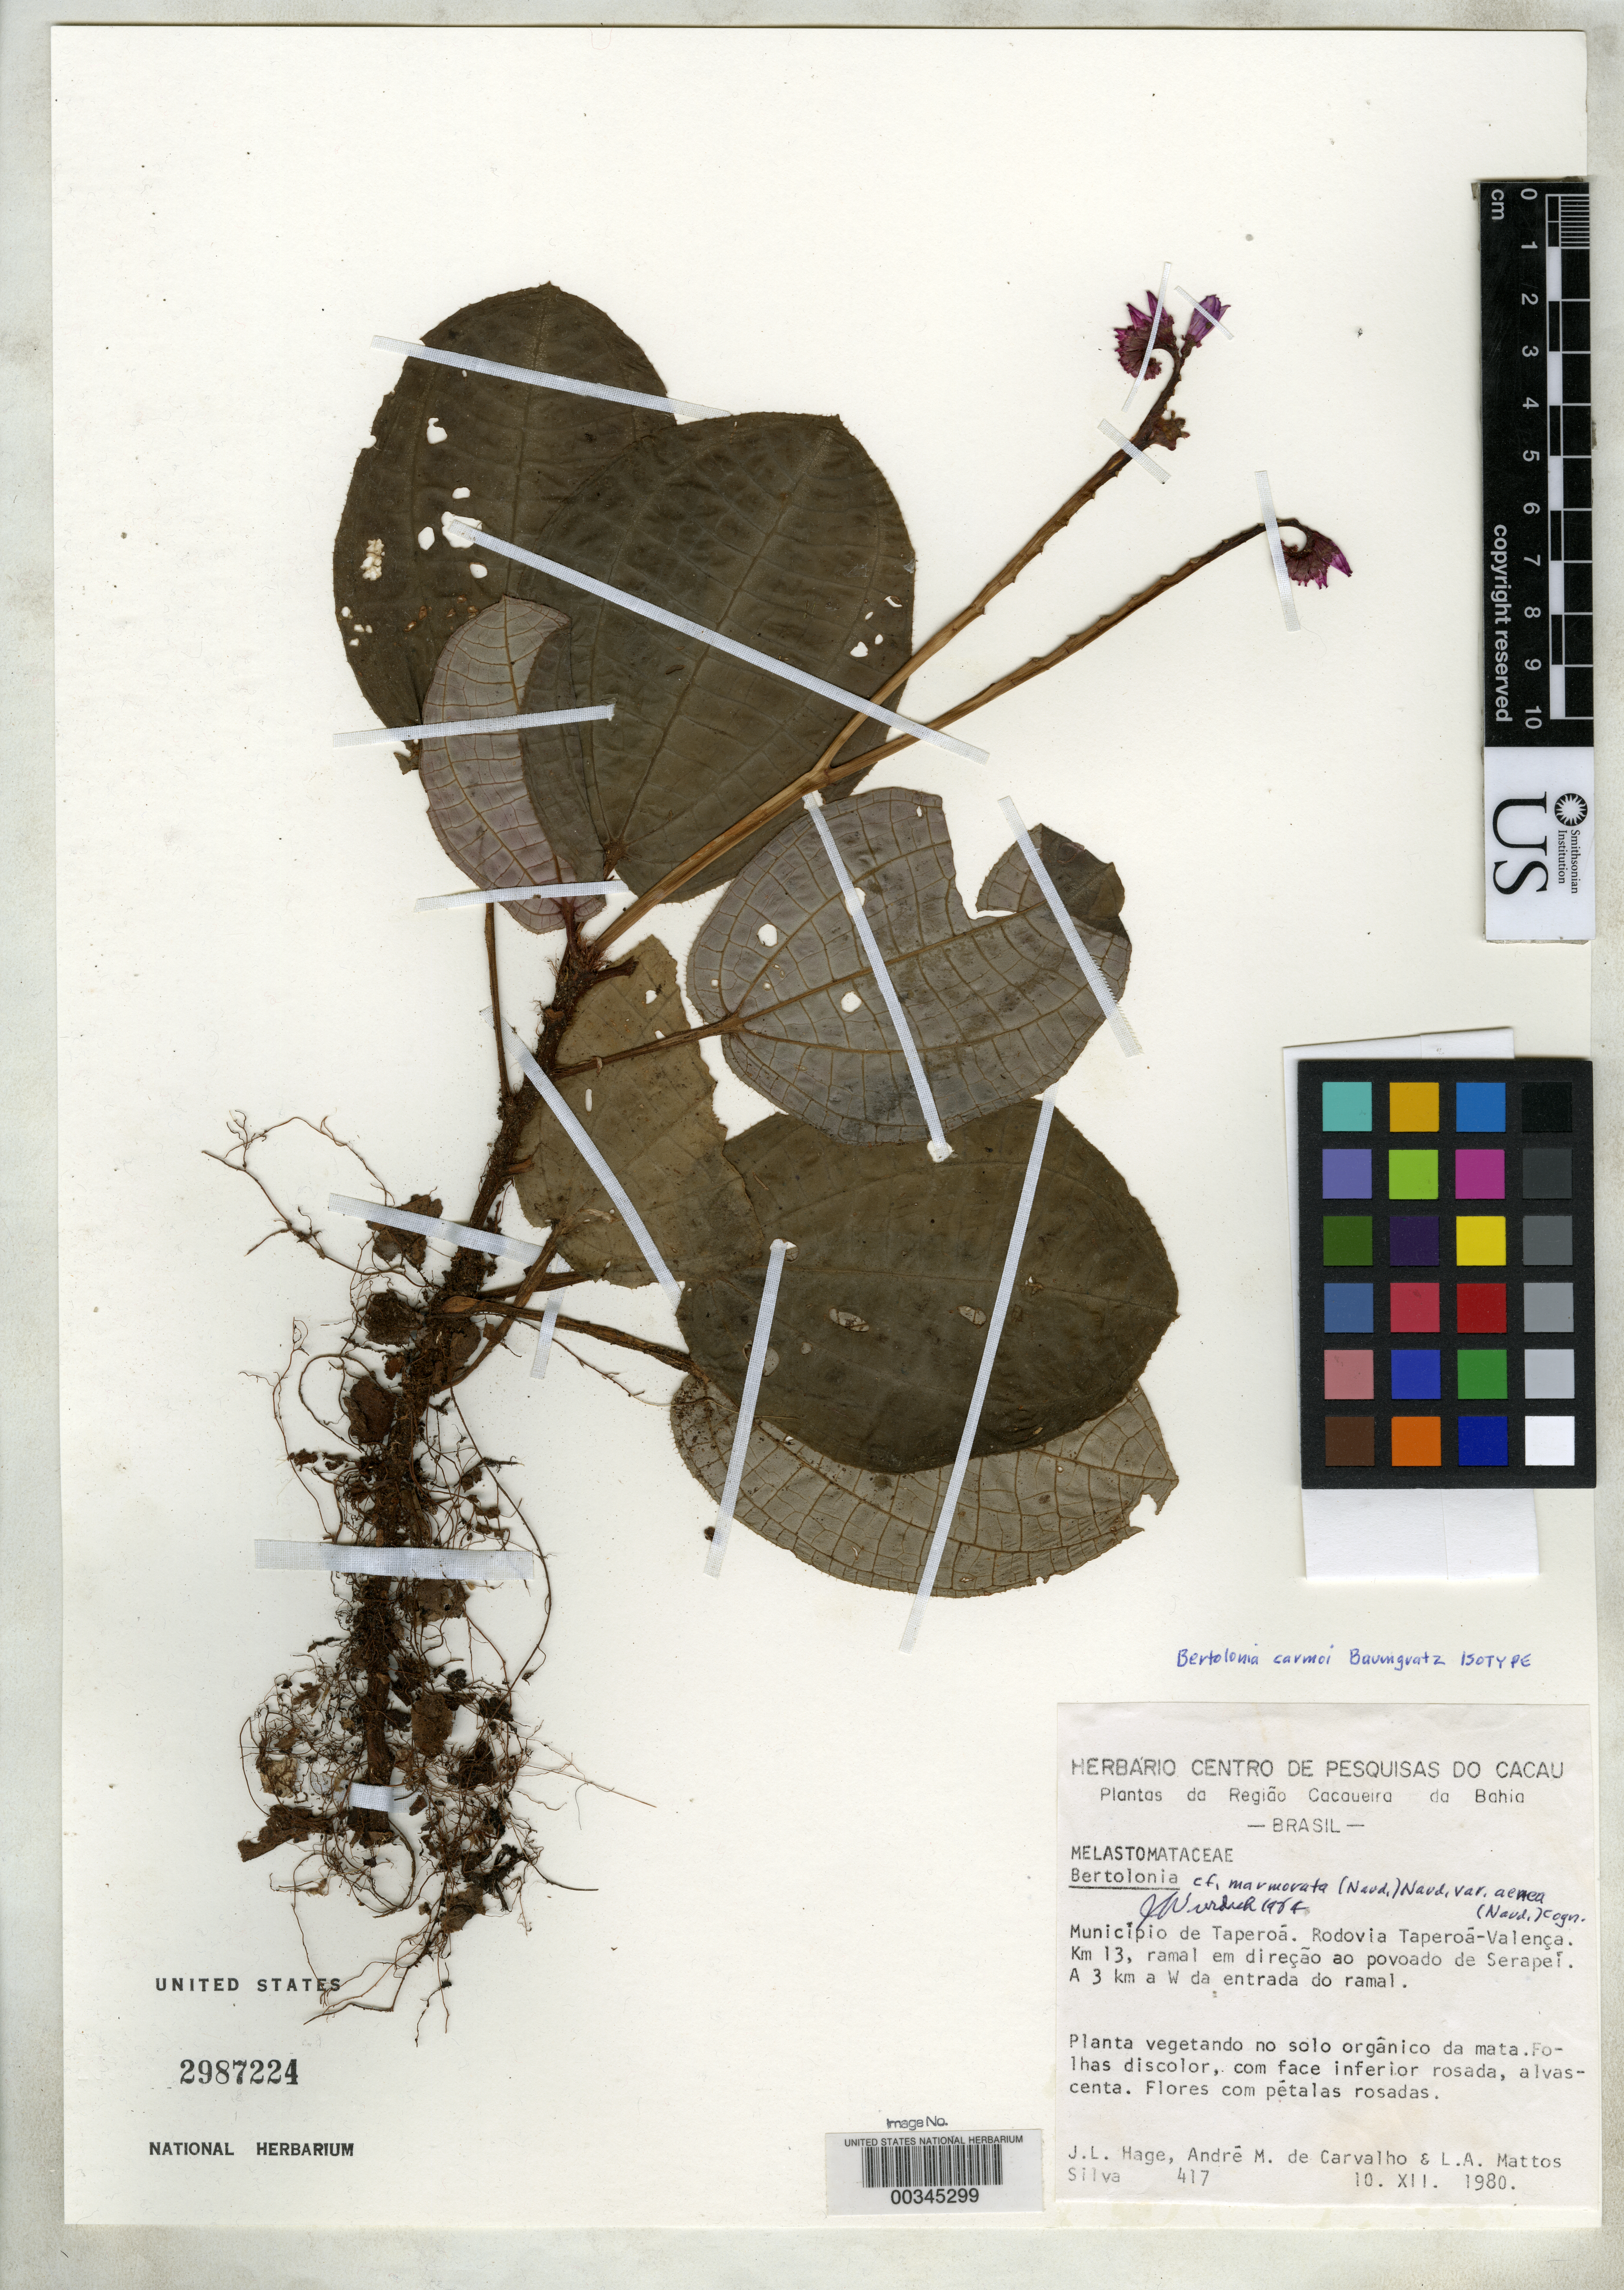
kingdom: Plantae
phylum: Tracheophyta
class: Magnoliopsida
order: Myrtales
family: Melastomataceae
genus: Bertolonia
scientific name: Bertolonia carmoi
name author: Baumgratz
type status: Isotype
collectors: J. L. Hage, A. M. Carvalho & L. A. Mattos Silva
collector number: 417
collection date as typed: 10 Dec 1980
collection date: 1980-12-10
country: Brazil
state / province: Bahia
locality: Rodovia Taperoa-Valenca, km 13, ramal em direcao ao povoado de Serapei, a 3 km a W da entrada do ramal.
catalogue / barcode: US 2987224